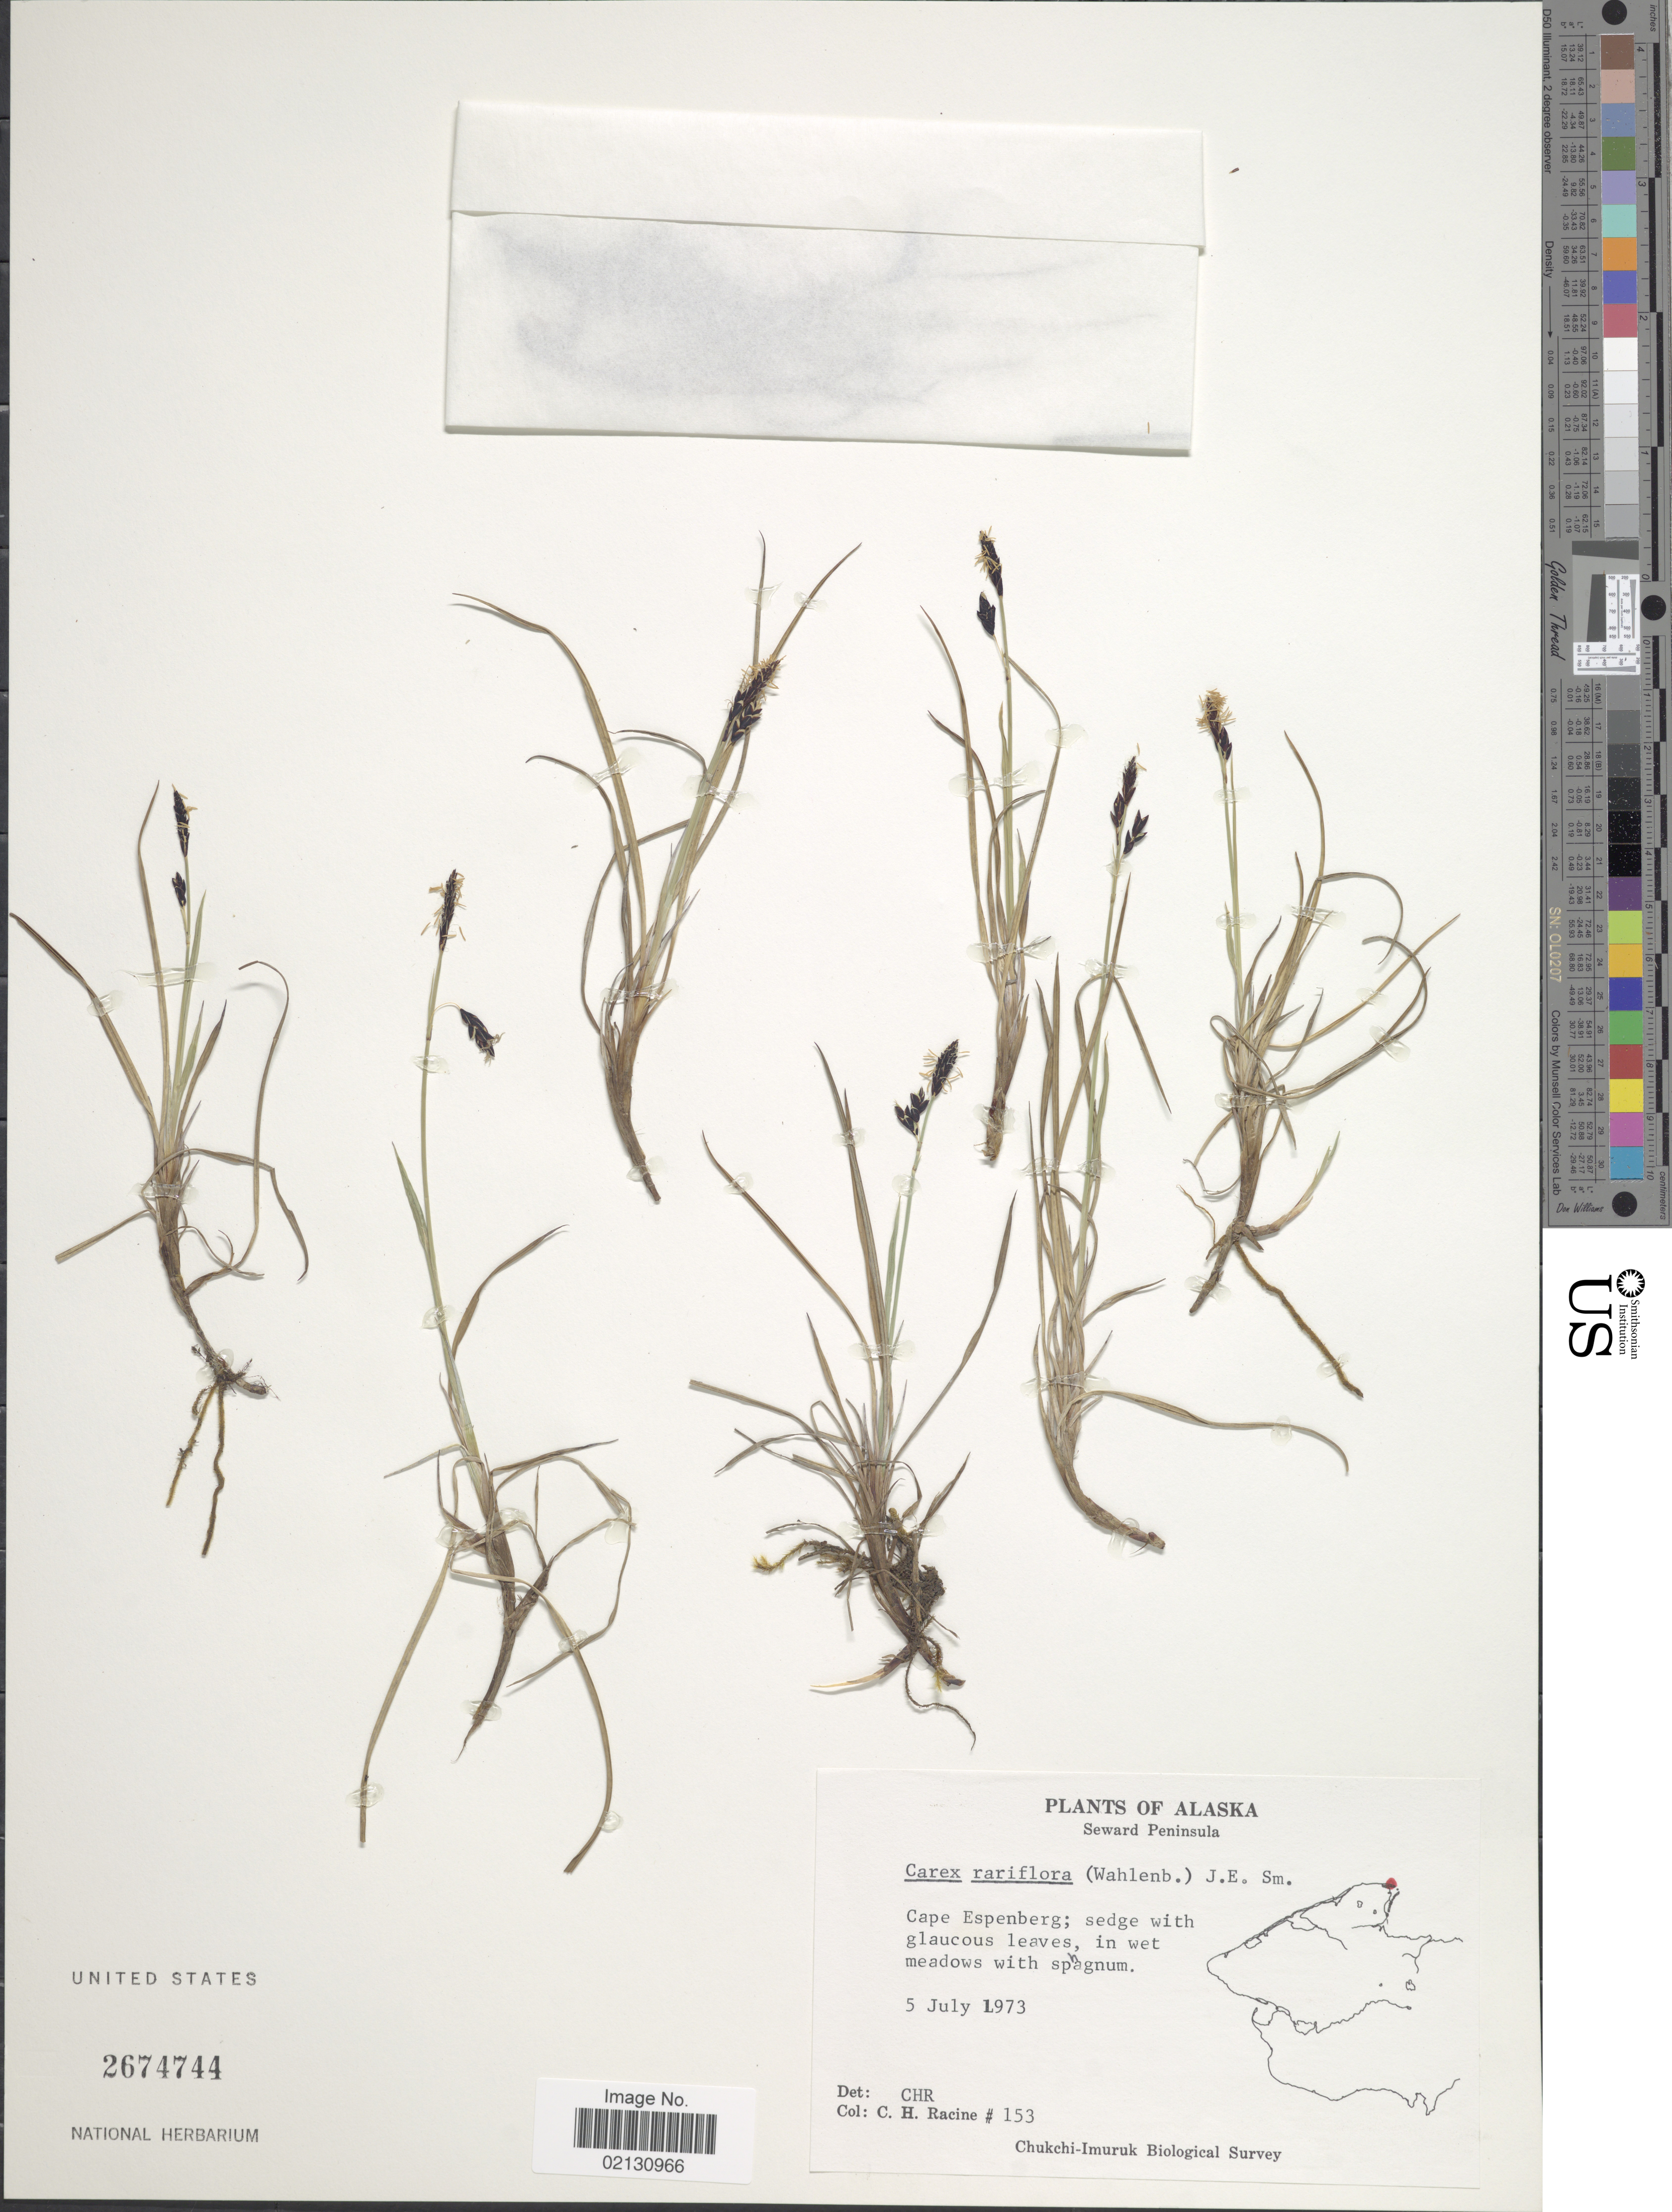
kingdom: Plantae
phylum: Tracheophyta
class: Liliopsida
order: Poales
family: Cyperaceae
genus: Carex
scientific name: Carex rariflora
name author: (Wahlenb.) Sm.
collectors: C. Racine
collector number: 153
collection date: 1973-07-05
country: United States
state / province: Alaska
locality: Seward Peninsula. Cape Espenberg, Chukchi-Imuruk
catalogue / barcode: US 2674744